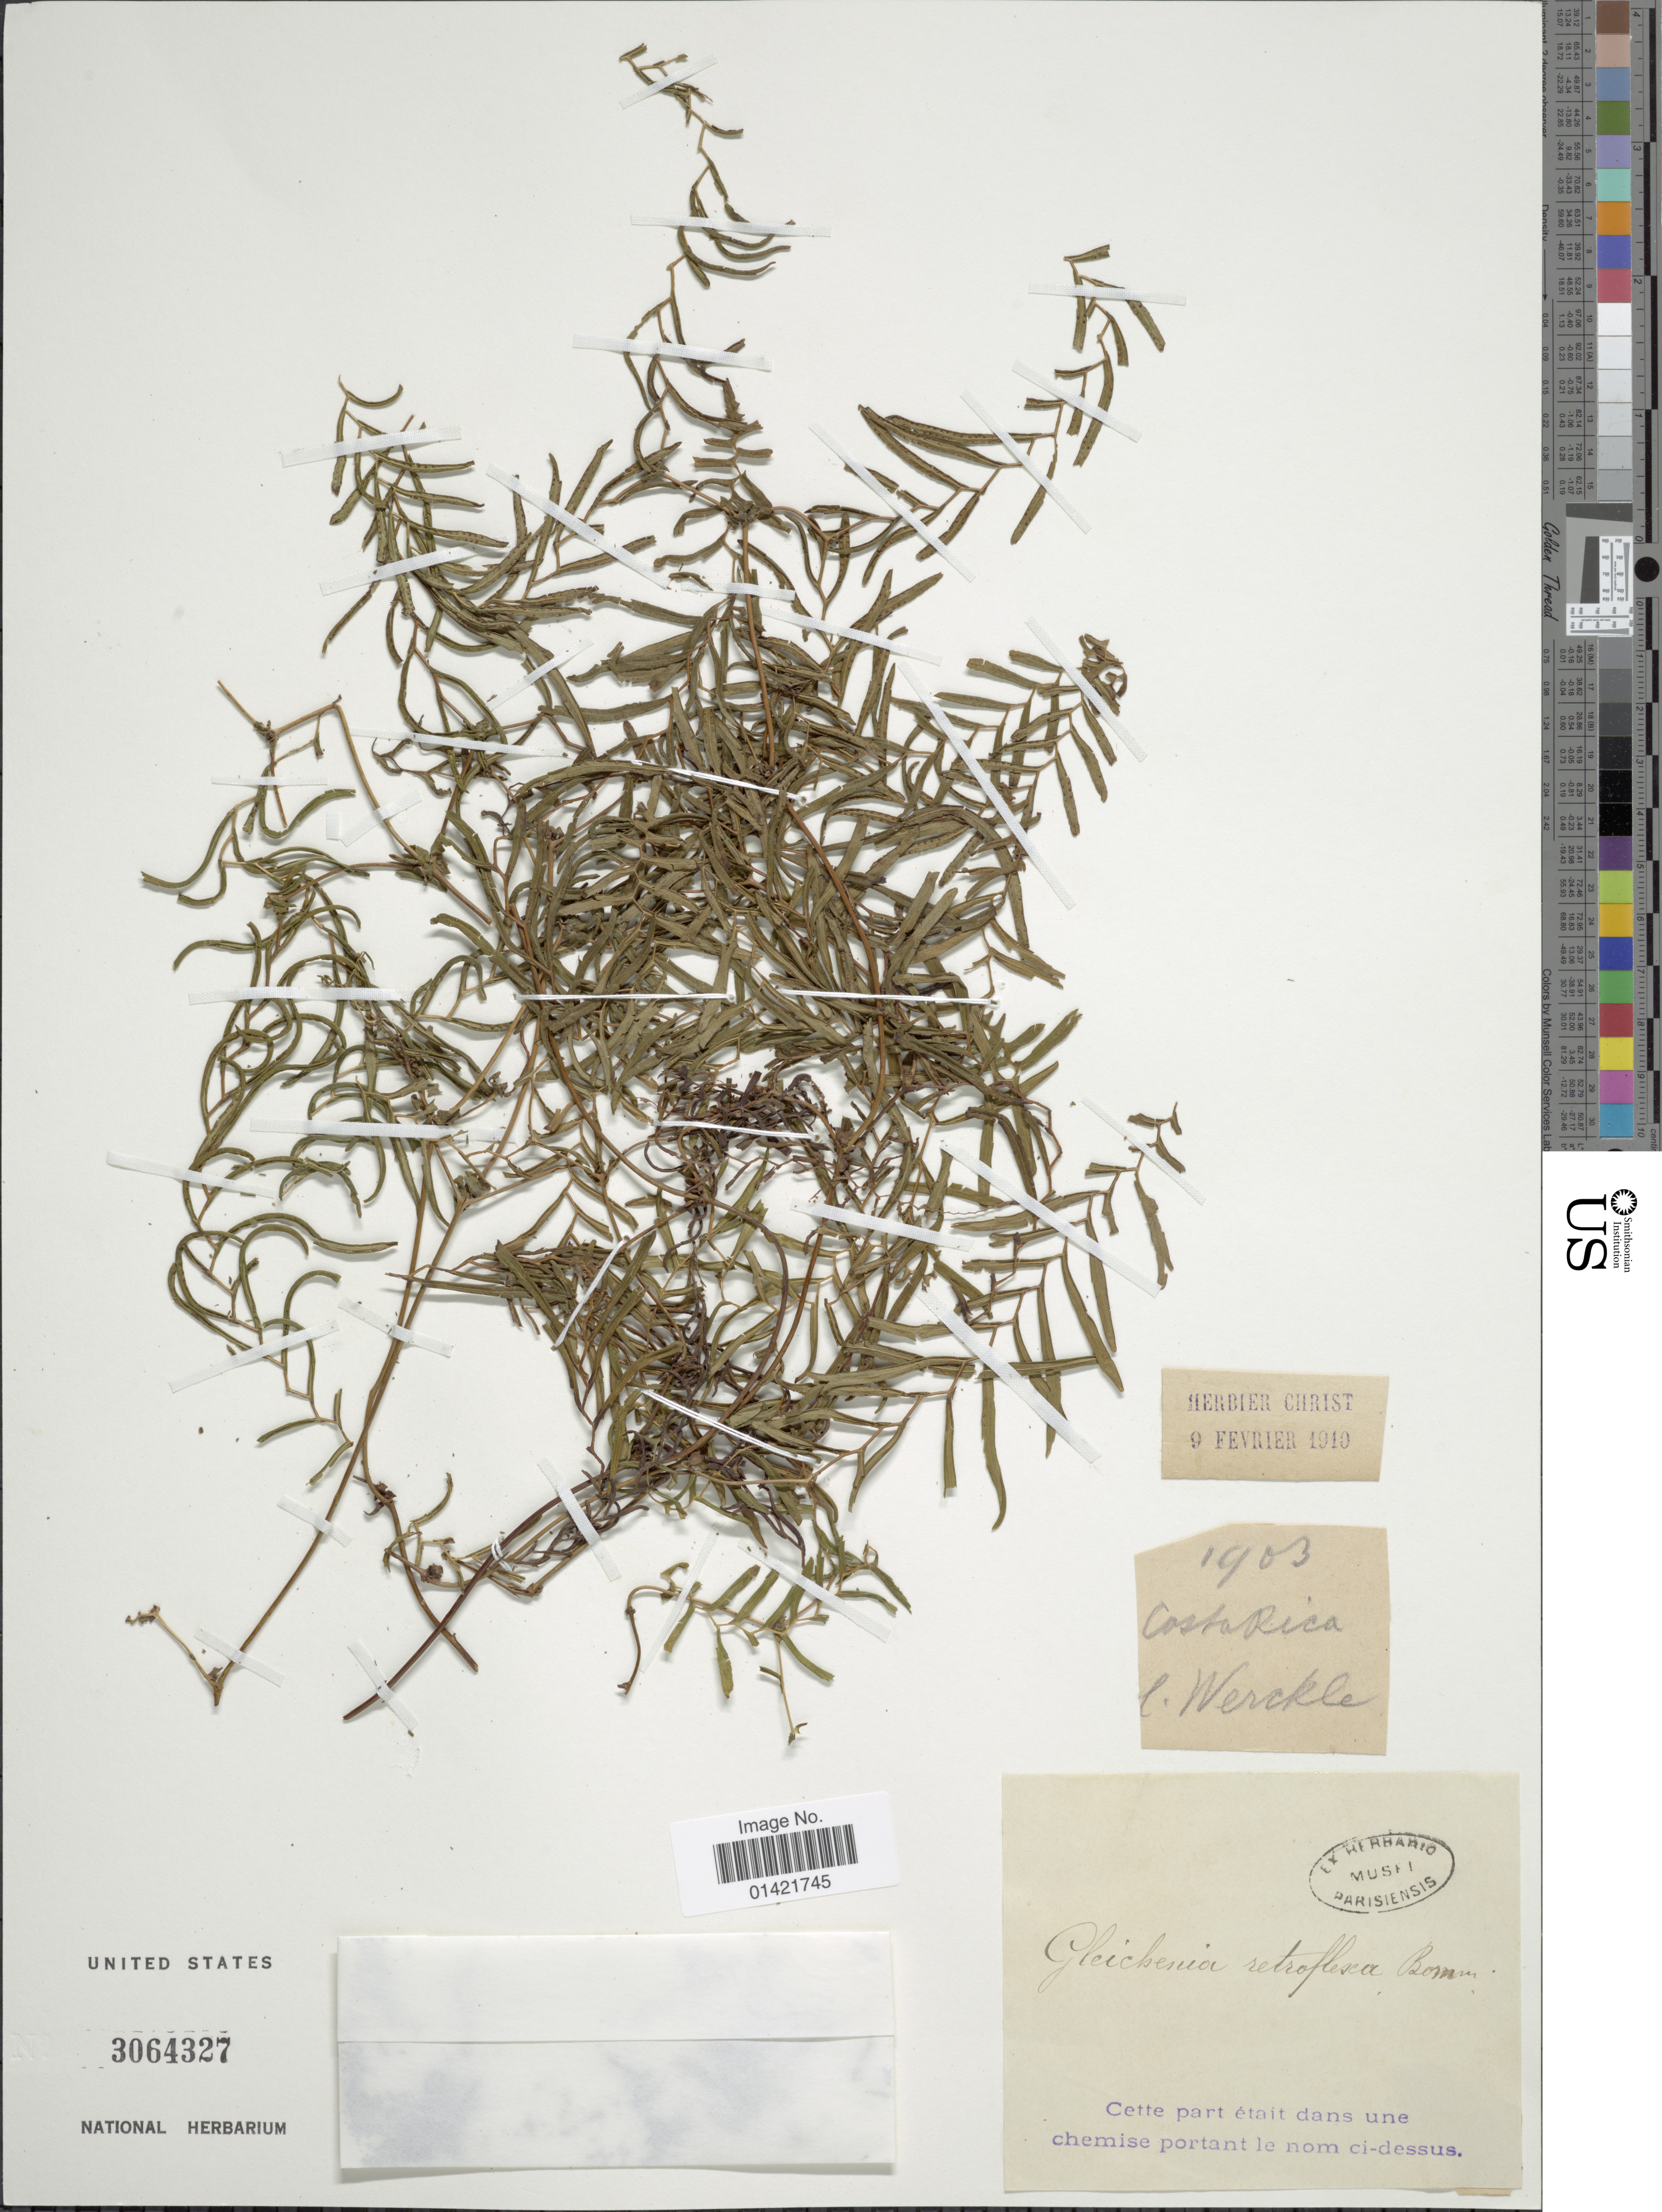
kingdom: Plantae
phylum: Tracheophyta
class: Polypodiopsida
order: Gleicheniales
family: Gleicheniaceae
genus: Sticherus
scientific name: Sticherus retroflexus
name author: (Bornm. ex Christ) Copel.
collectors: C. Wercklé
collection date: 1903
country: Costa Rica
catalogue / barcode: US 3064327